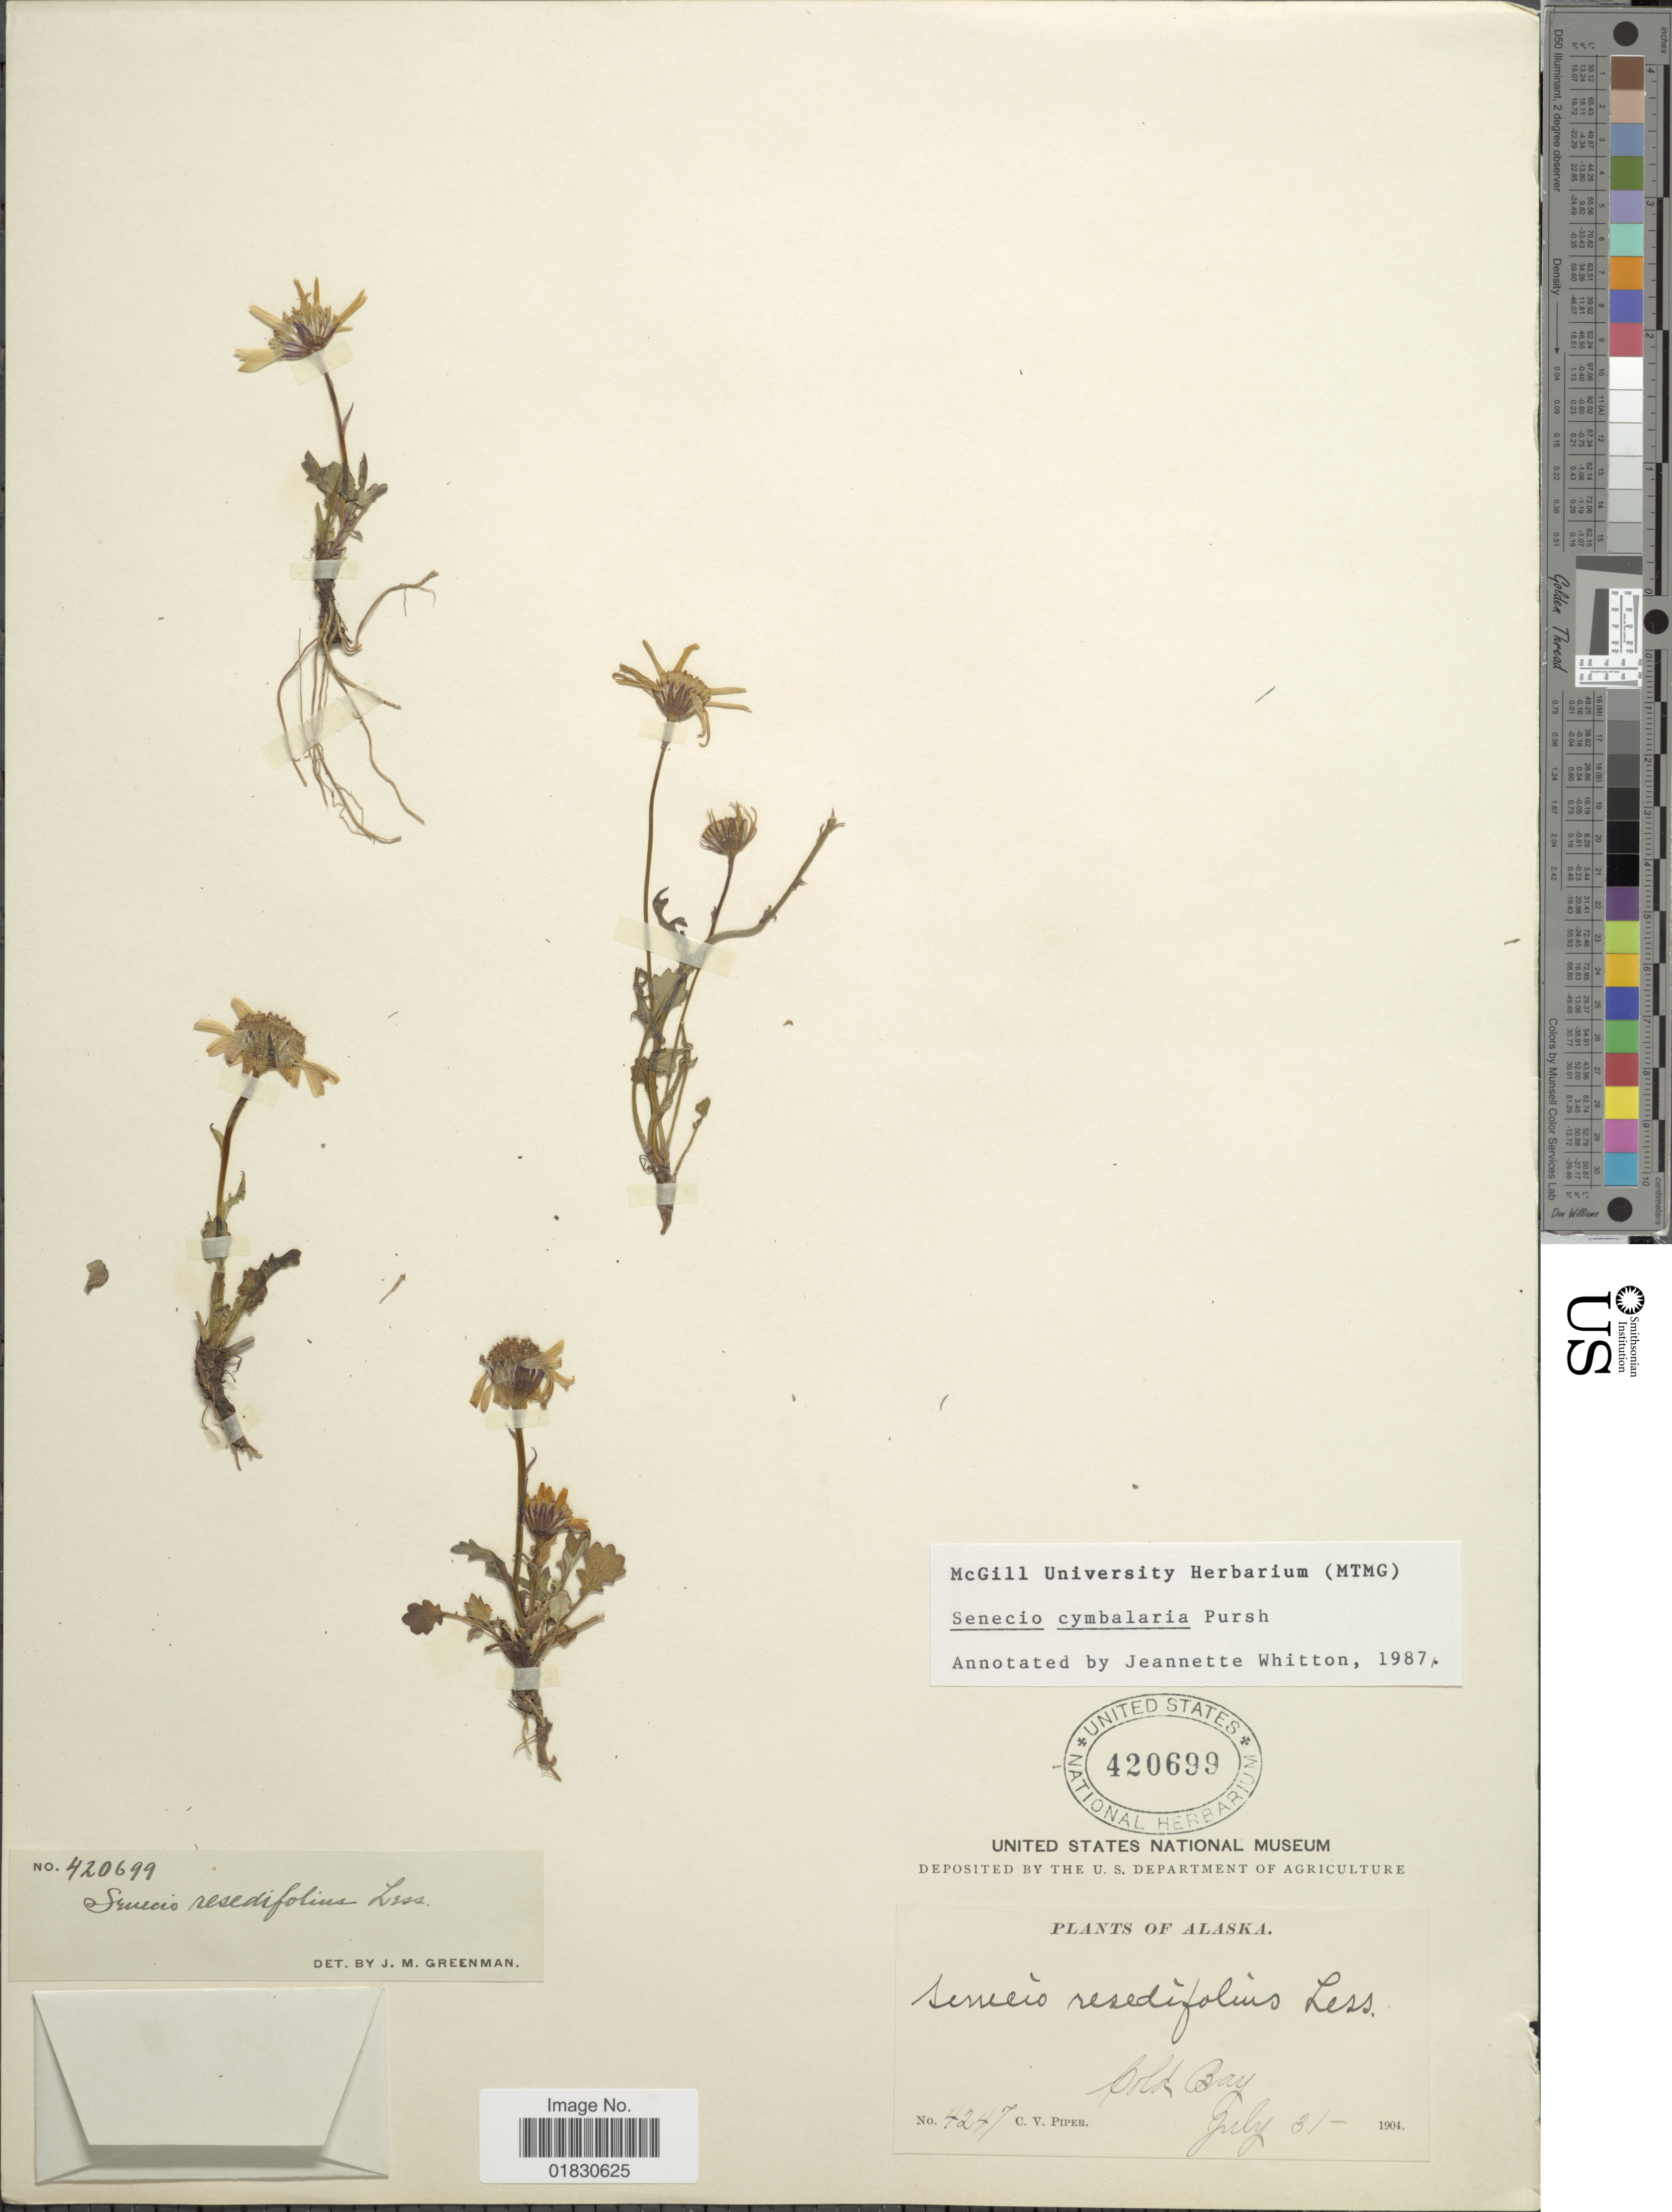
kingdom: Plantae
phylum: Tracheophyta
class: Magnoliopsida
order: Asterales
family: Asteraceae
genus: Packera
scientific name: Packera cymbalaria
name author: (Pursh) W.A. Weber & Á. Löve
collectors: C. V. Piper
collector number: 4247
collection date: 1904-07-31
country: United States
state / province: Alaska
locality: Gold Bay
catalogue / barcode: US 420699